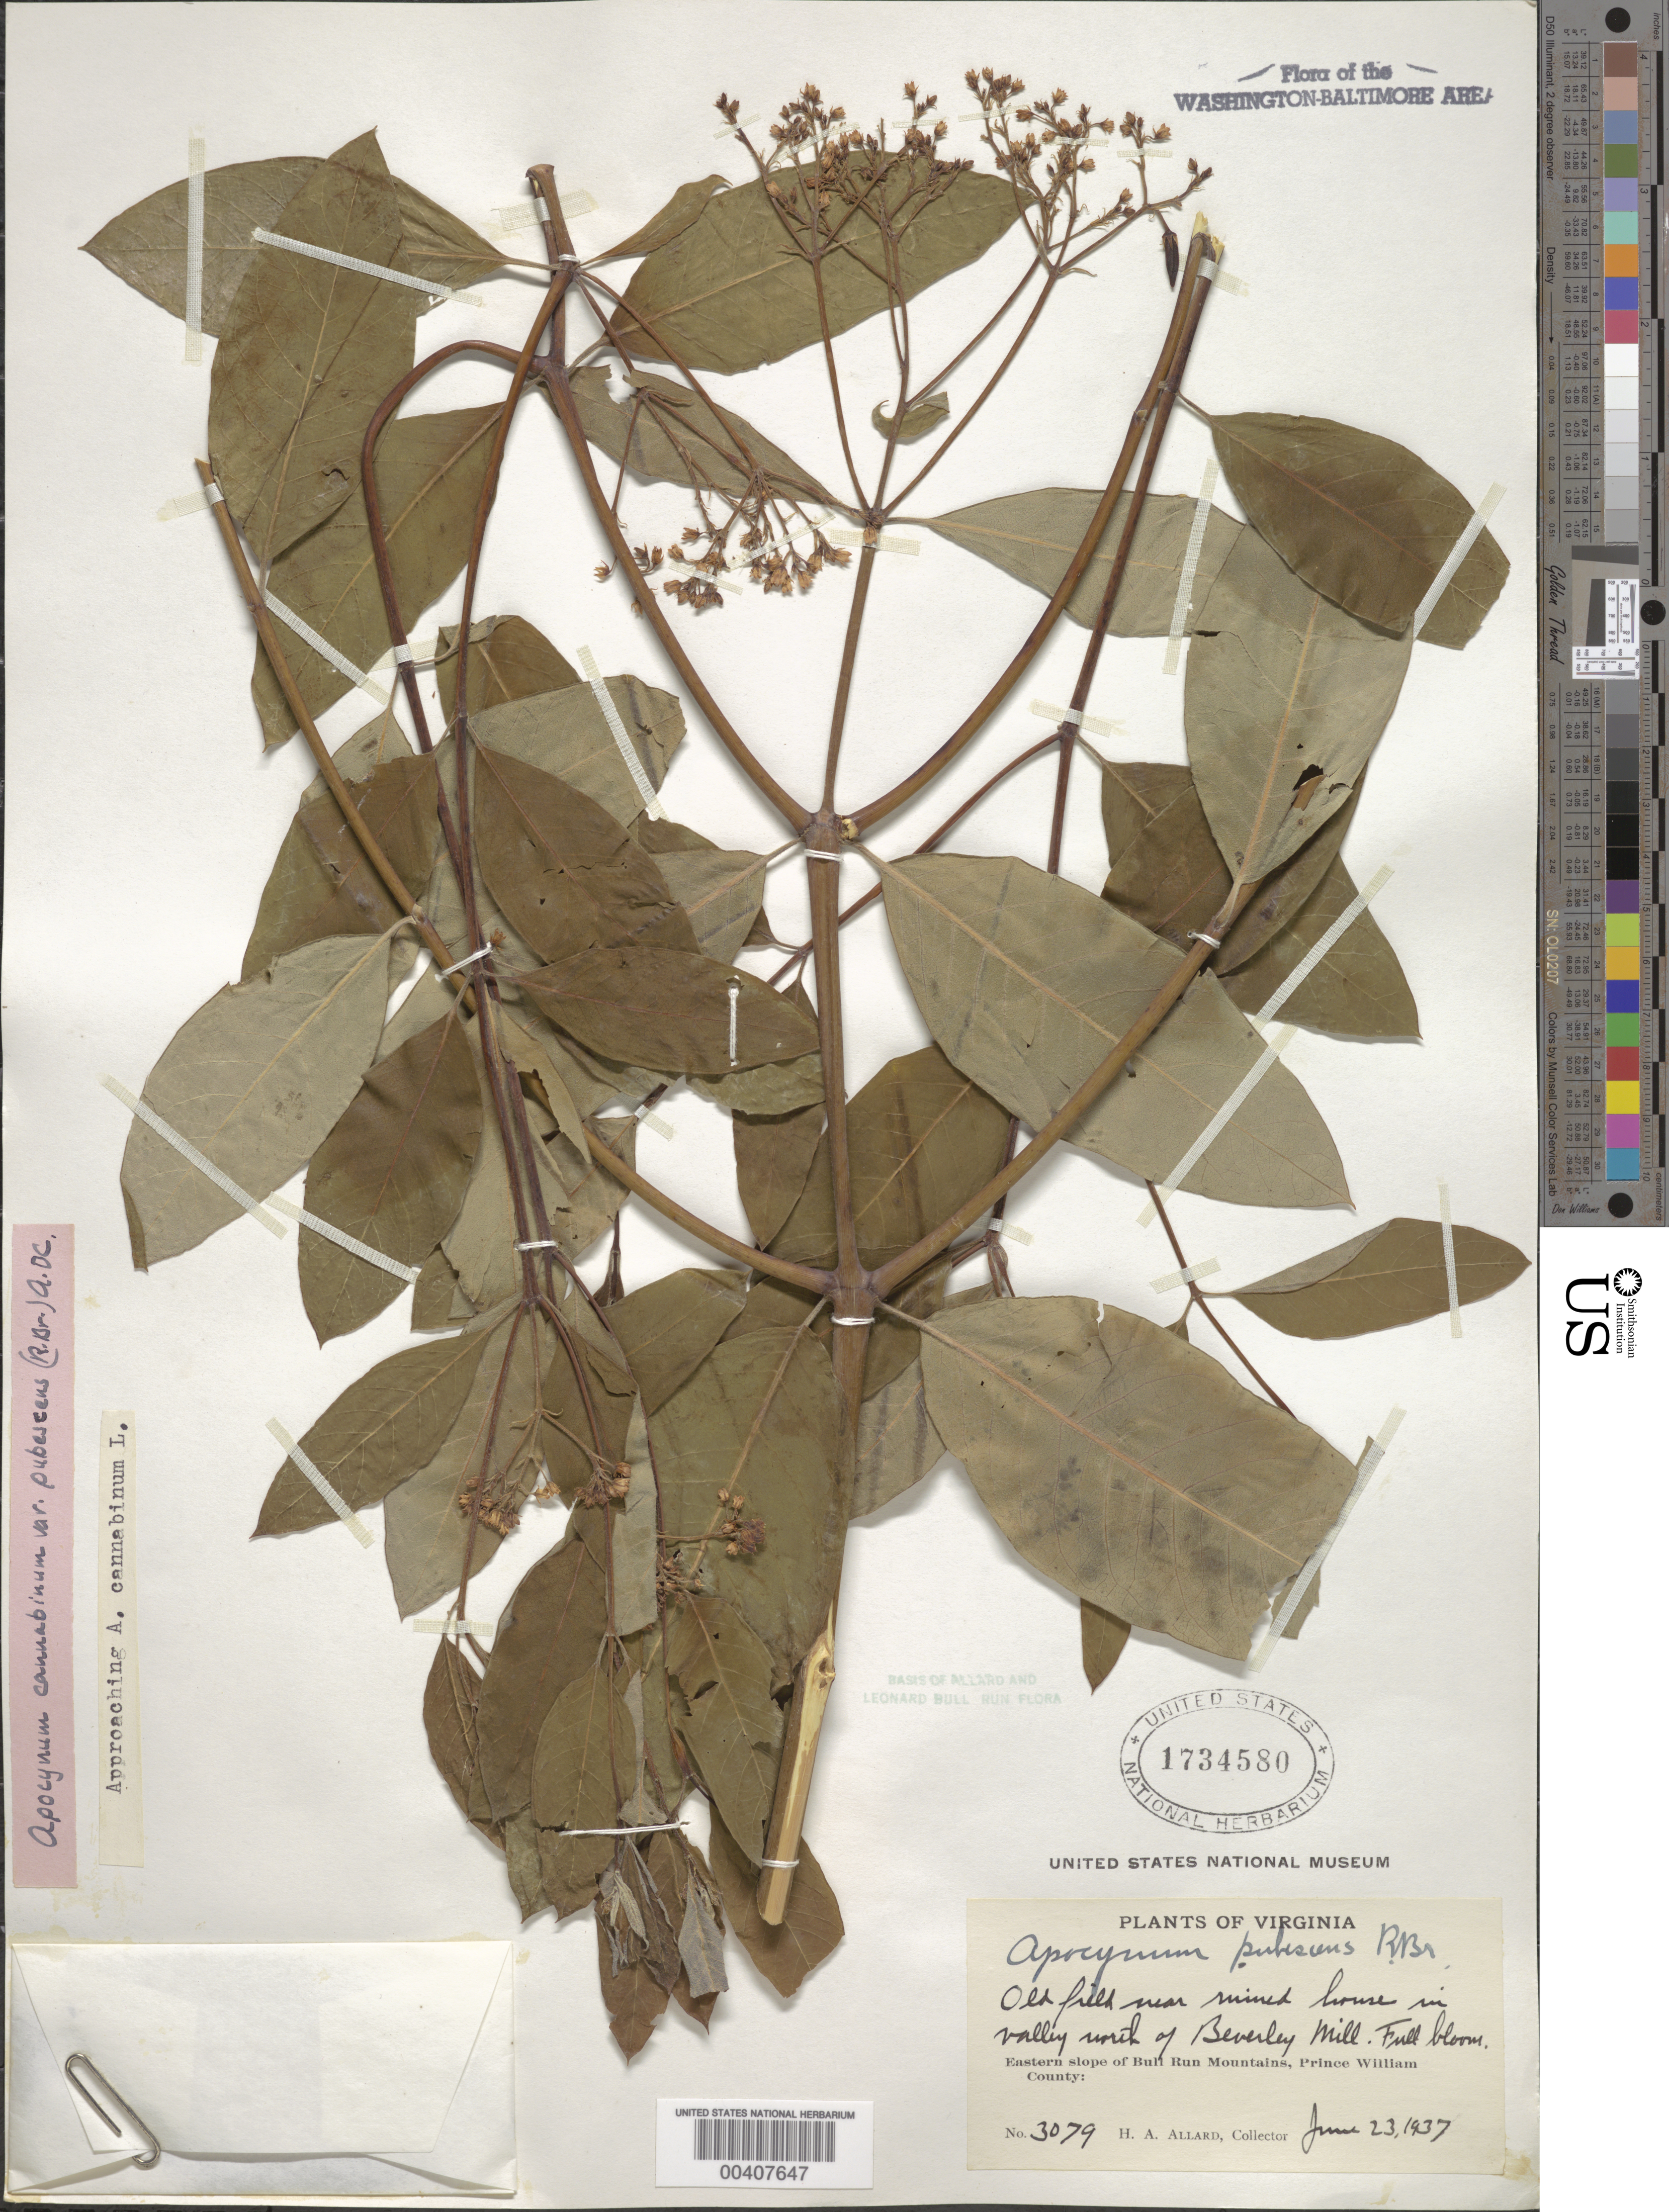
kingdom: Plantae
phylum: Tracheophyta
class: Magnoliopsida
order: Gentianales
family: Apocynaceae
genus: Apocynum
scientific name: Apocynum cannabinum var. pubescens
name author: (Mitch. ex R. Br.) A. DC.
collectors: H. A. Allard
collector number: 3079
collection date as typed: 23 Jun 1937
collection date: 1937-06-23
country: United States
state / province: Virginia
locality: North of Beverley Mill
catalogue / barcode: US 1734580